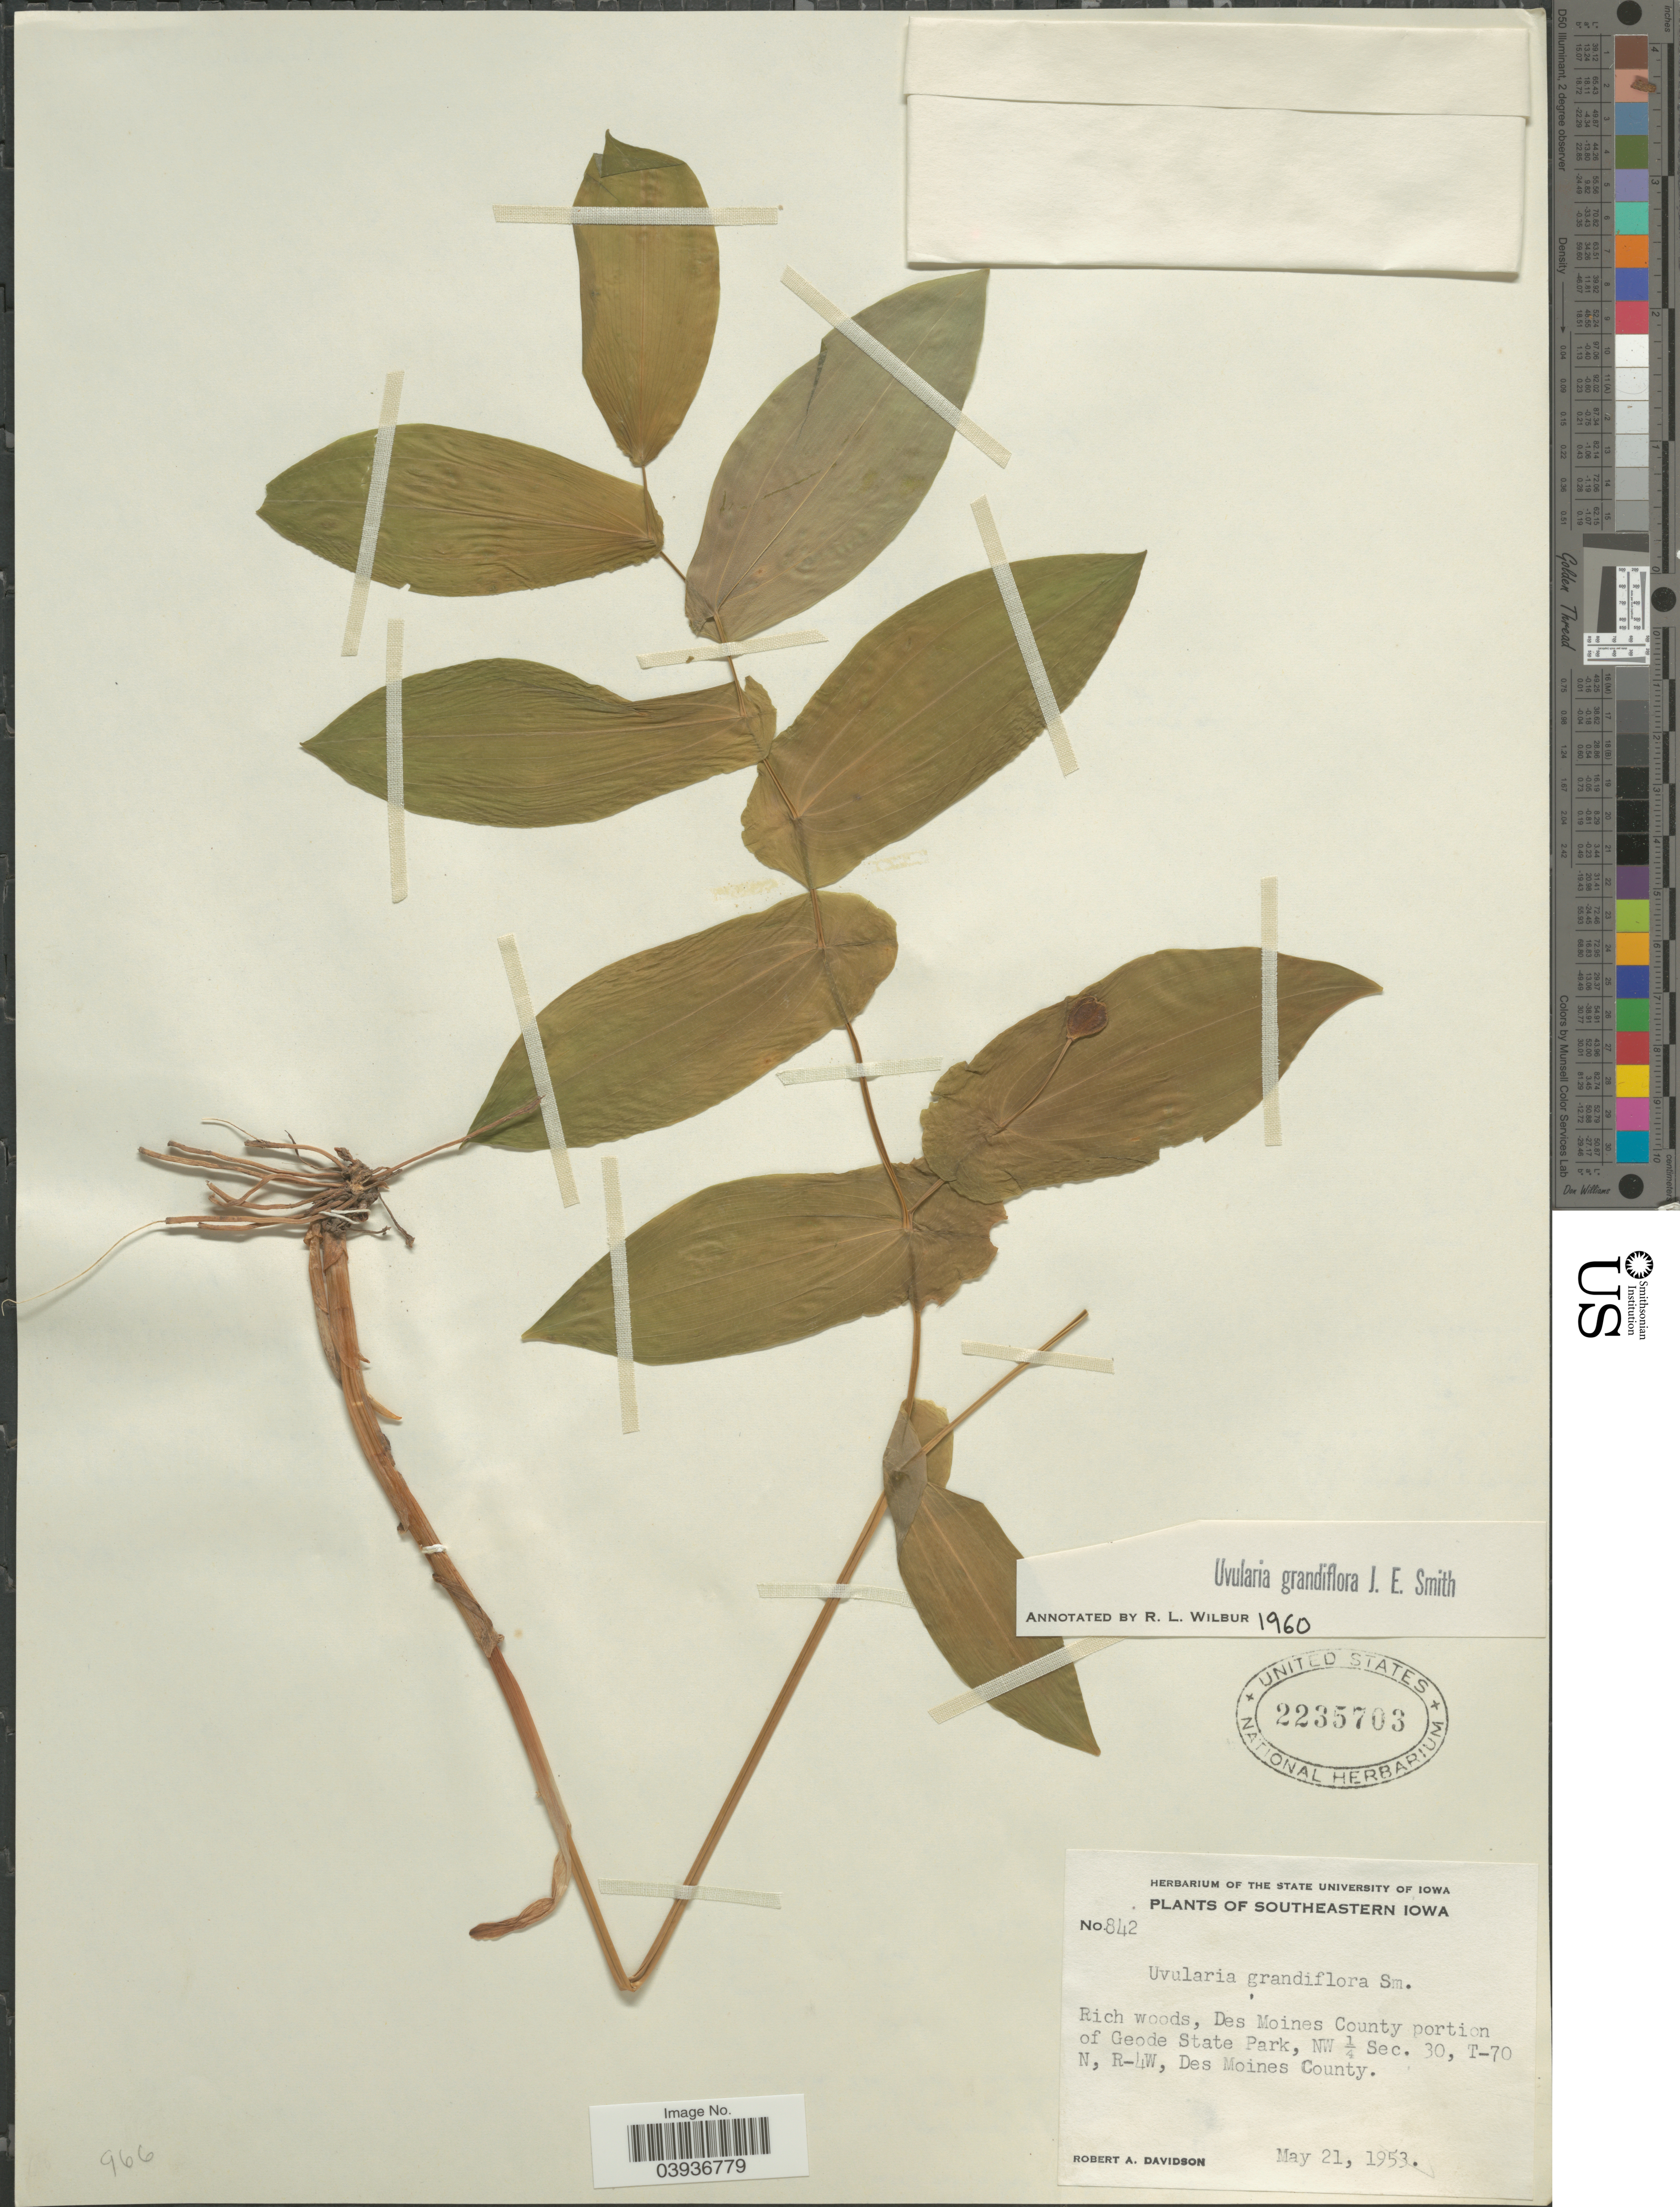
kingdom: Plantae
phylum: Tracheophyta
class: Liliopsida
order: Liliales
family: Colchicaceae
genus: Uvularia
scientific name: Uvularia grandiflora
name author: Sm.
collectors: R. A. Davidson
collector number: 842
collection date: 1953-05-21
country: United States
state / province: Iowa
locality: Southeastern Iowa. Rich woods, Des Moines County portion of Geode State Park, NW ¼ Sec. 30, T-70 N, R-4W, Des Moines County.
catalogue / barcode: US 2235703